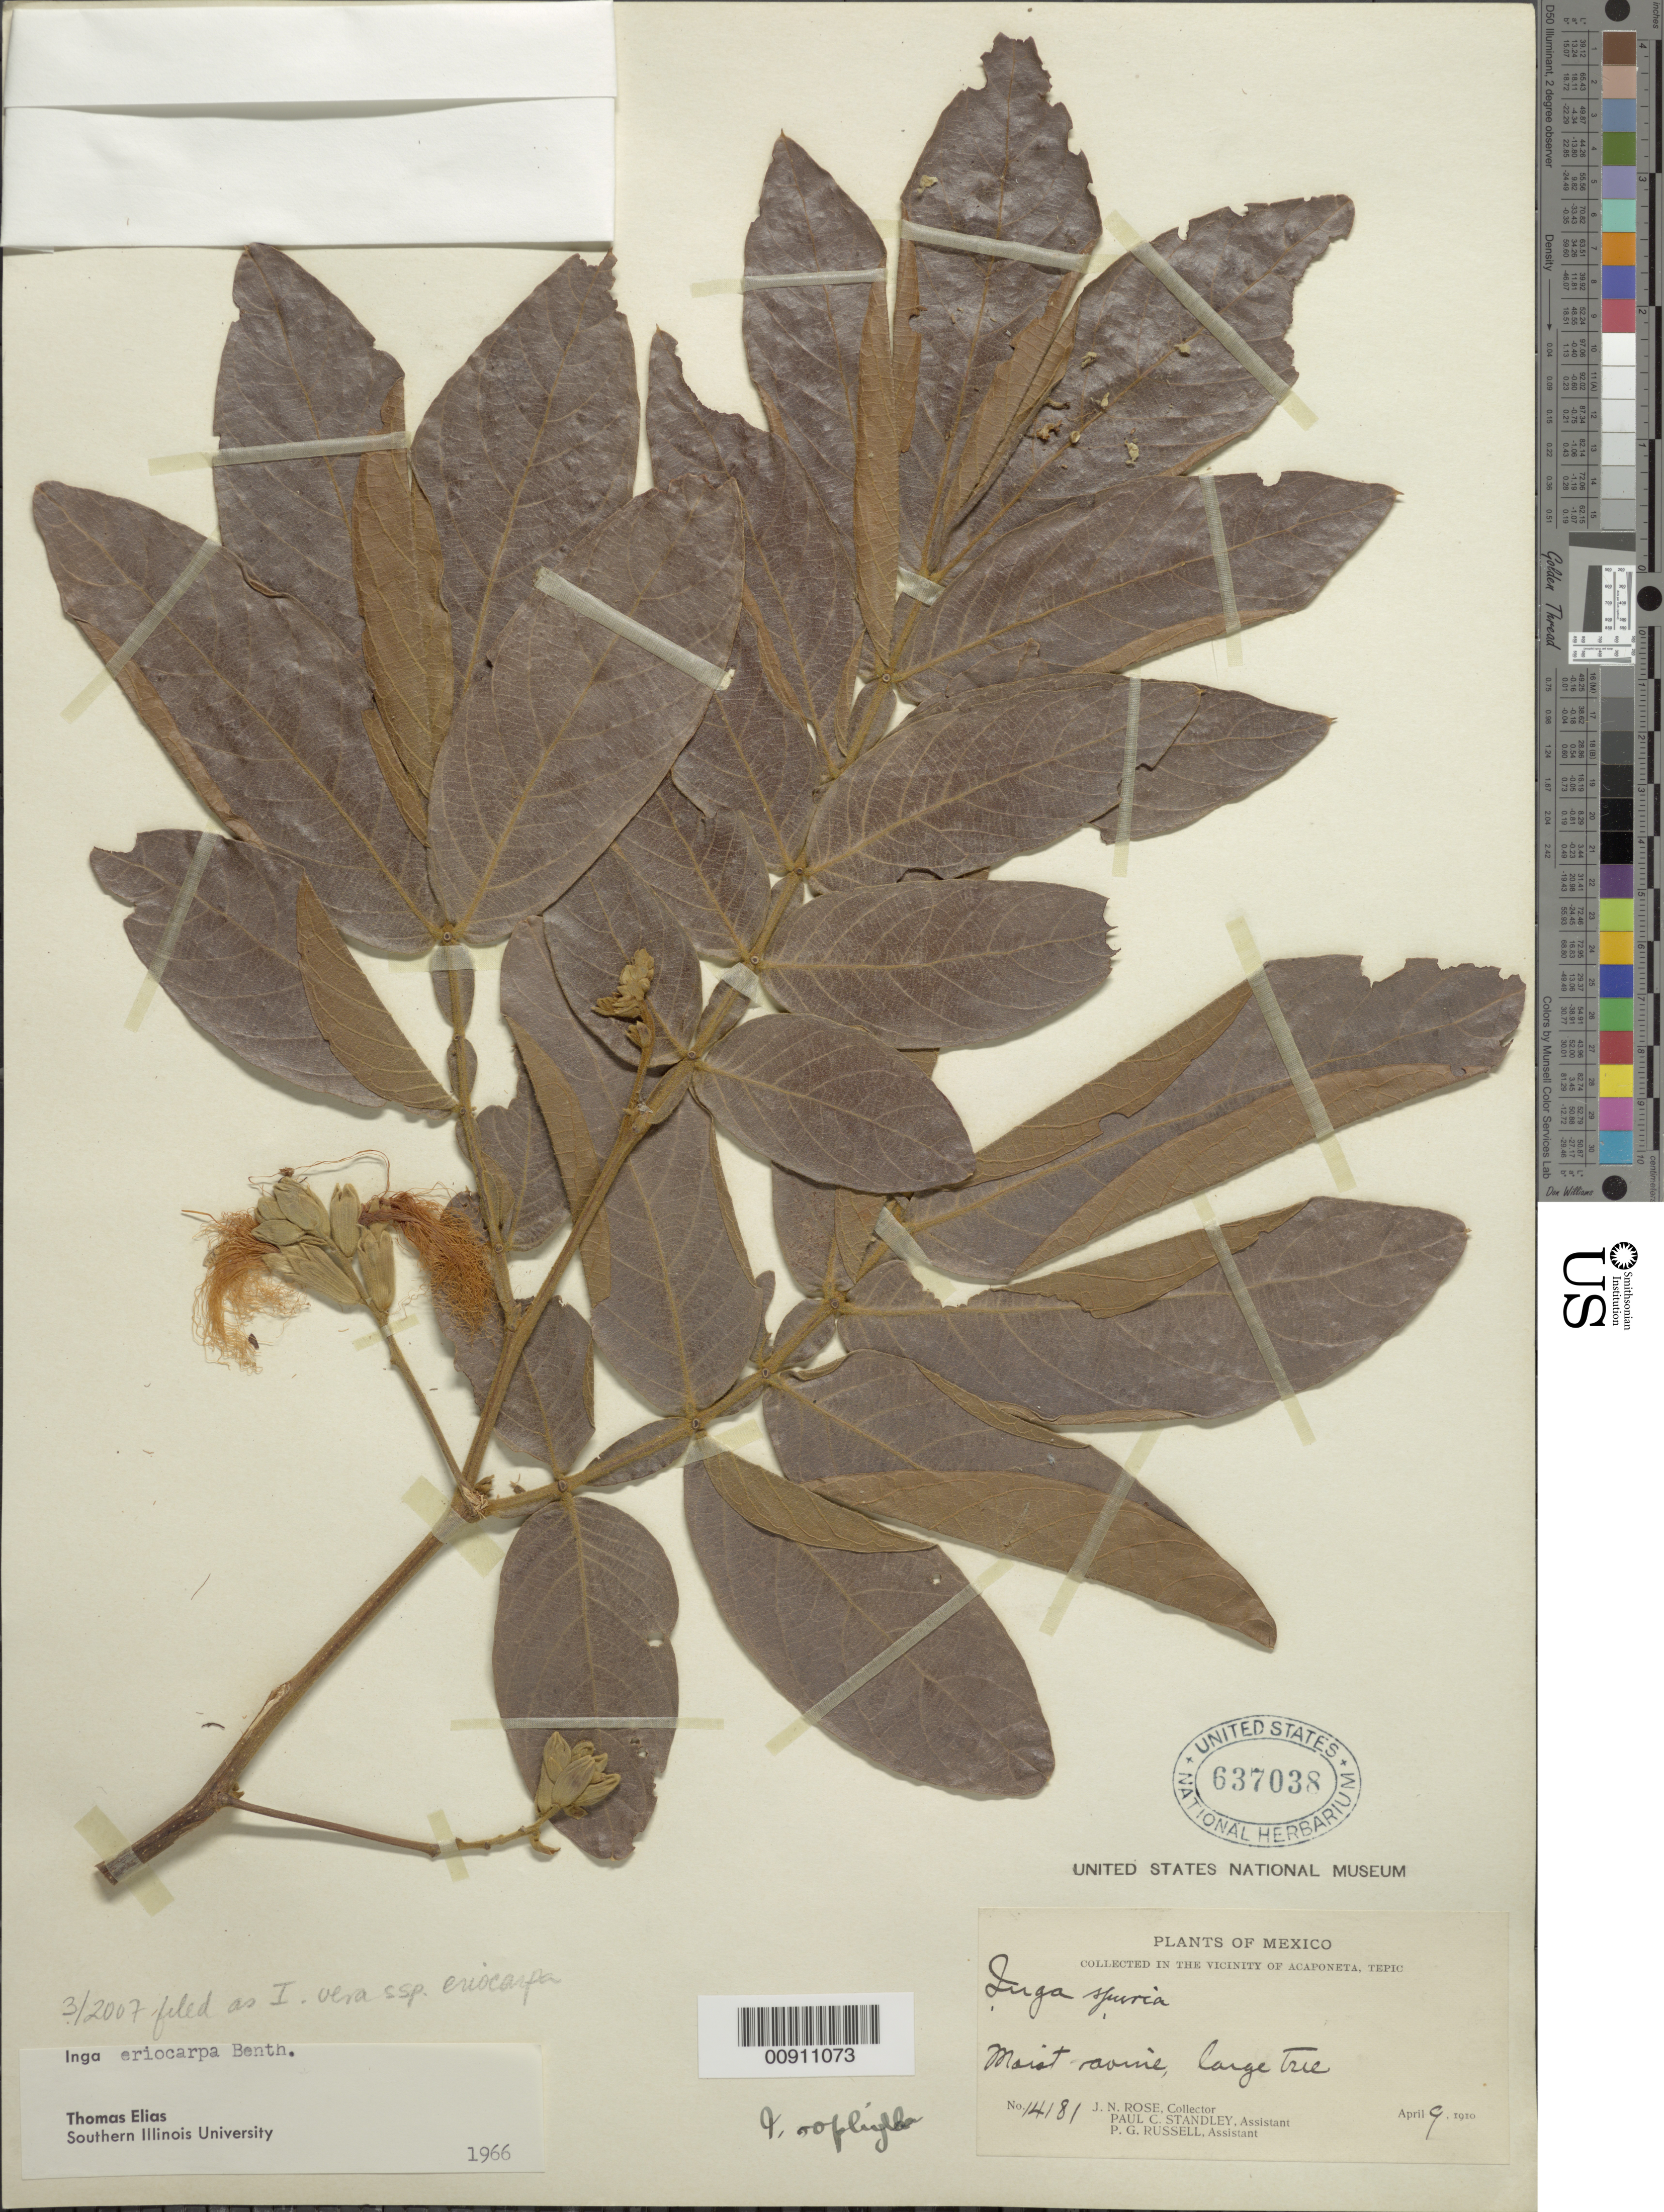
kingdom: Plantae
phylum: Tracheophyta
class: Magnoliopsida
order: Fabales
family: Fabaceae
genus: Inga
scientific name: Inga vera subsp. eriocarpa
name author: (Benth.) J. León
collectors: J. N. Rose, P. C. Standley & P. G. Russell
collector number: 14181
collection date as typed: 09 Apr 1910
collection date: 1910-04-09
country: Mexico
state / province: Nayarit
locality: In the vicinity of Acaponeta, Tepic.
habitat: Moist ravine.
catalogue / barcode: US 637038